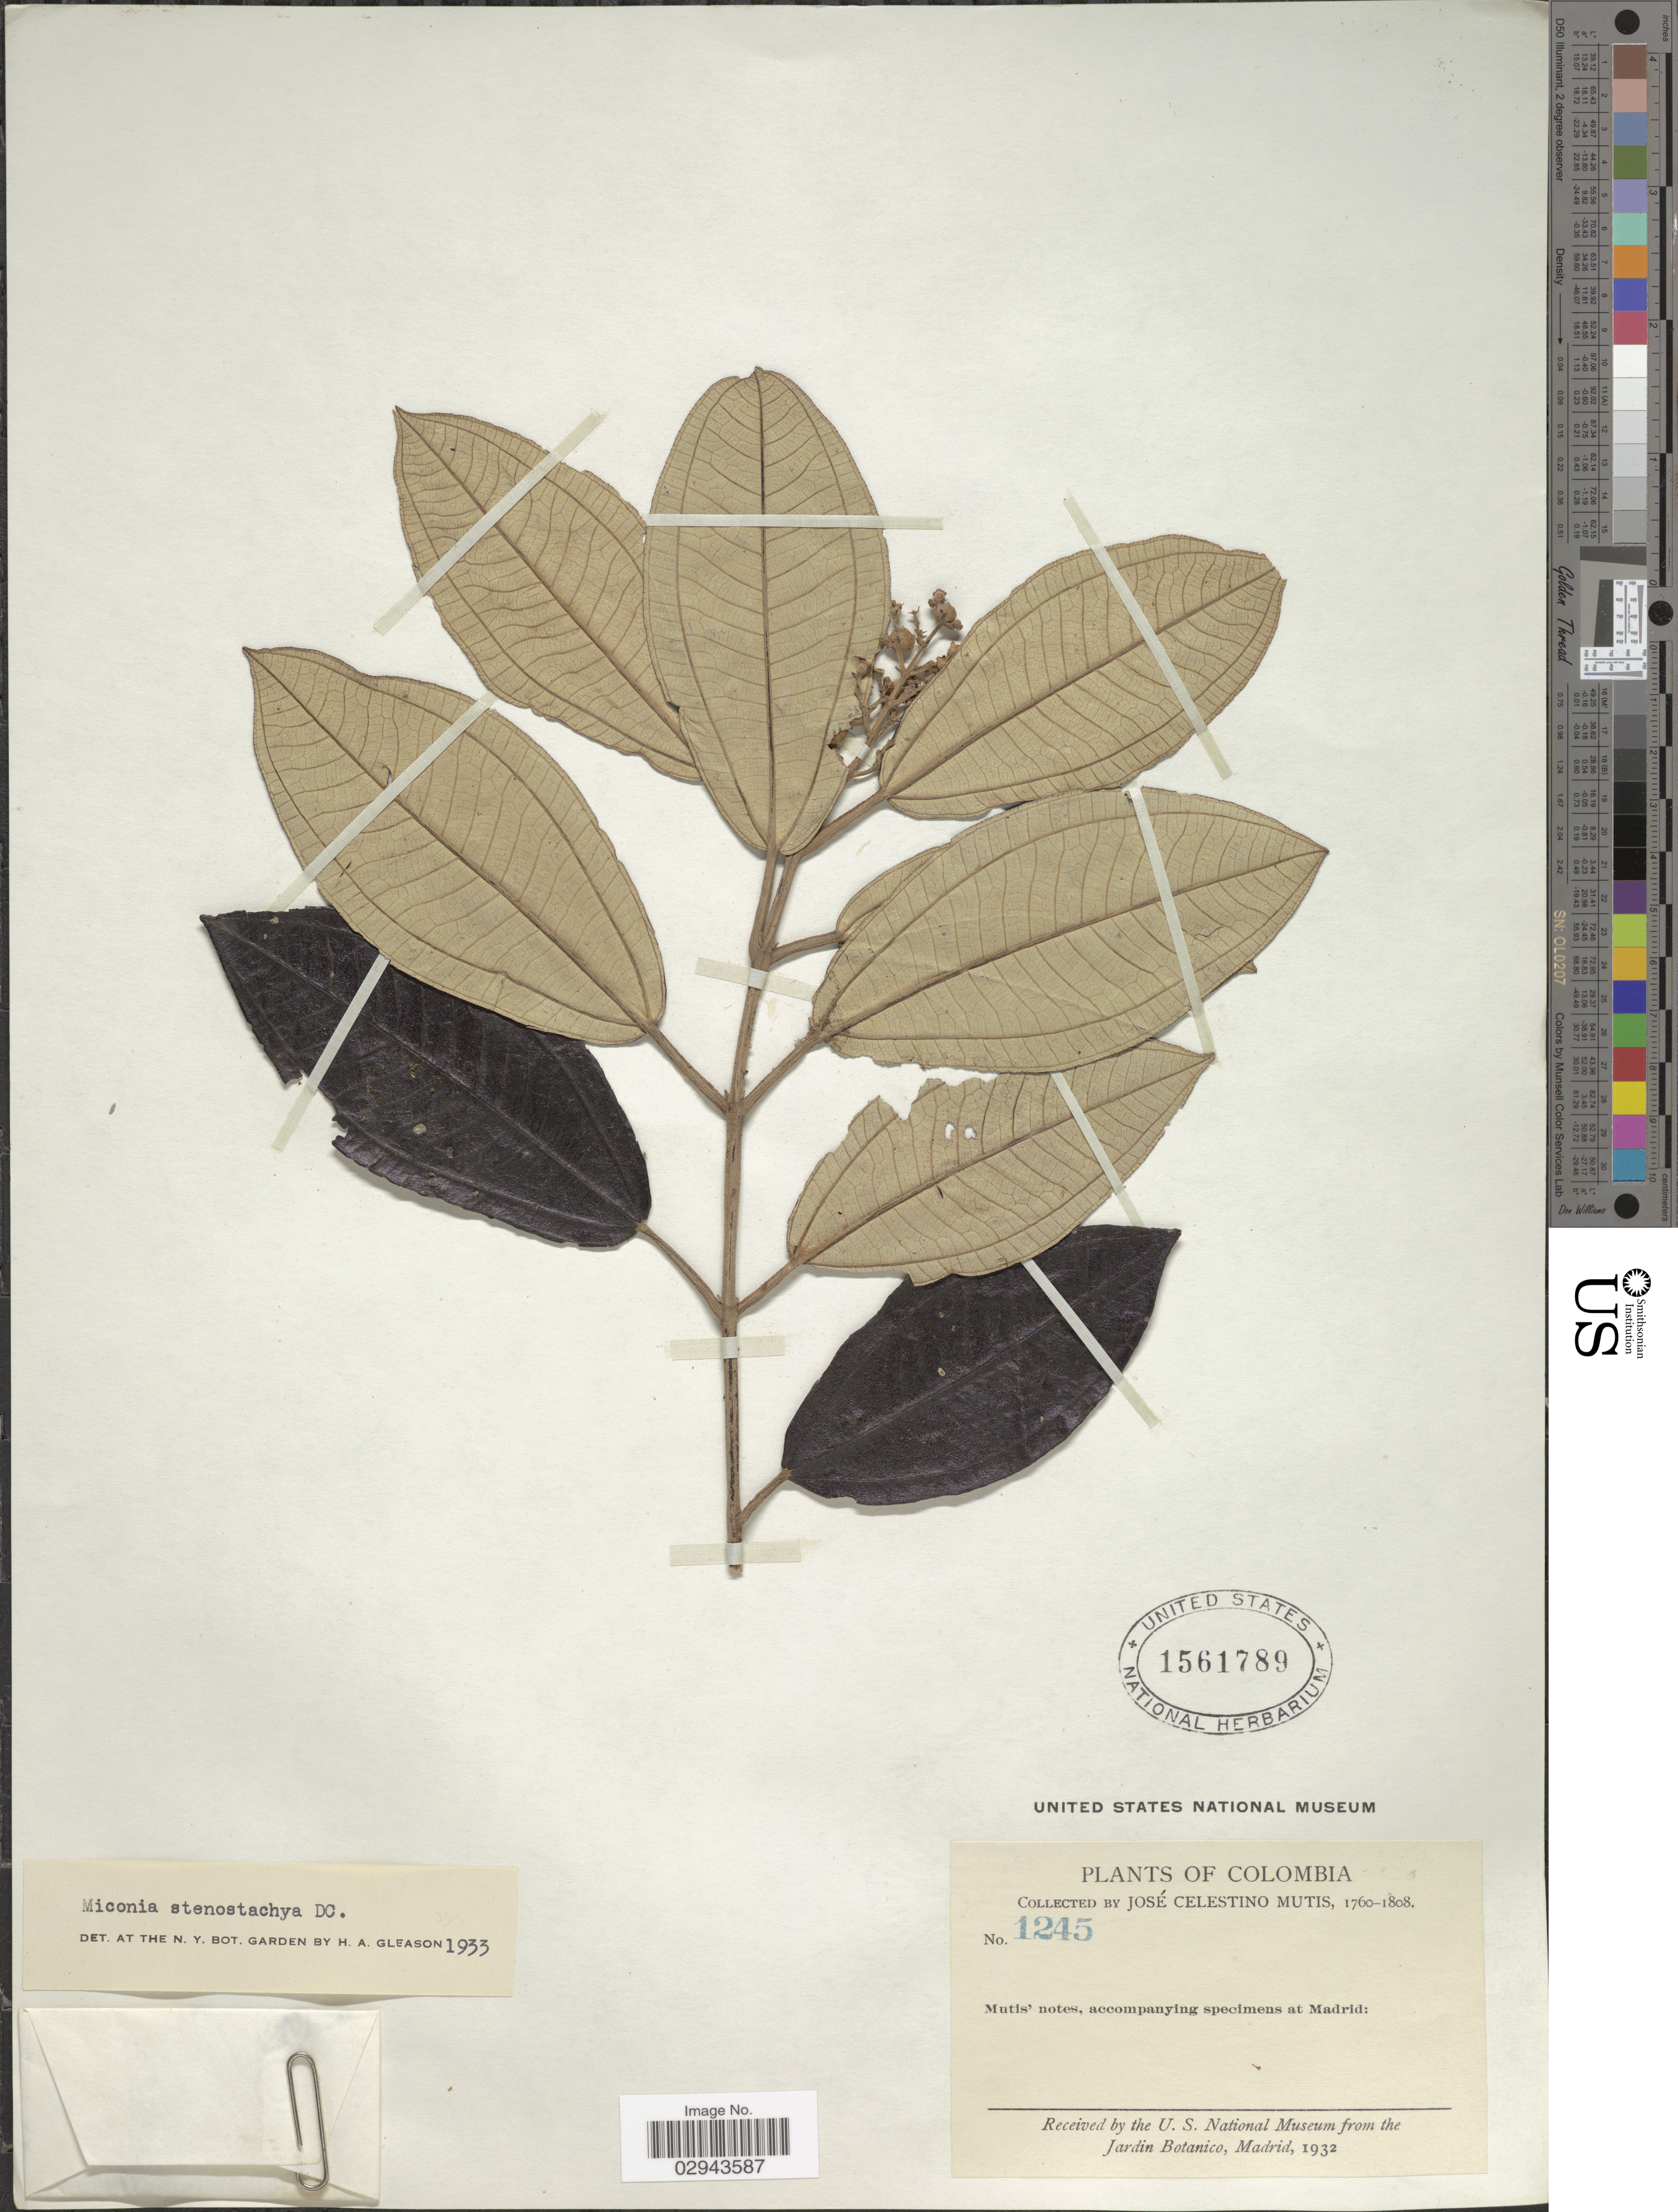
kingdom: Plantae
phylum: Tracheophyta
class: Magnoliopsida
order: Myrtales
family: Melastomataceae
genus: Miconia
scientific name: Miconia stenostachya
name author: DC.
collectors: J. C. B. Mutis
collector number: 1245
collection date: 1760/1808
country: Colombia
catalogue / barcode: US 1561789